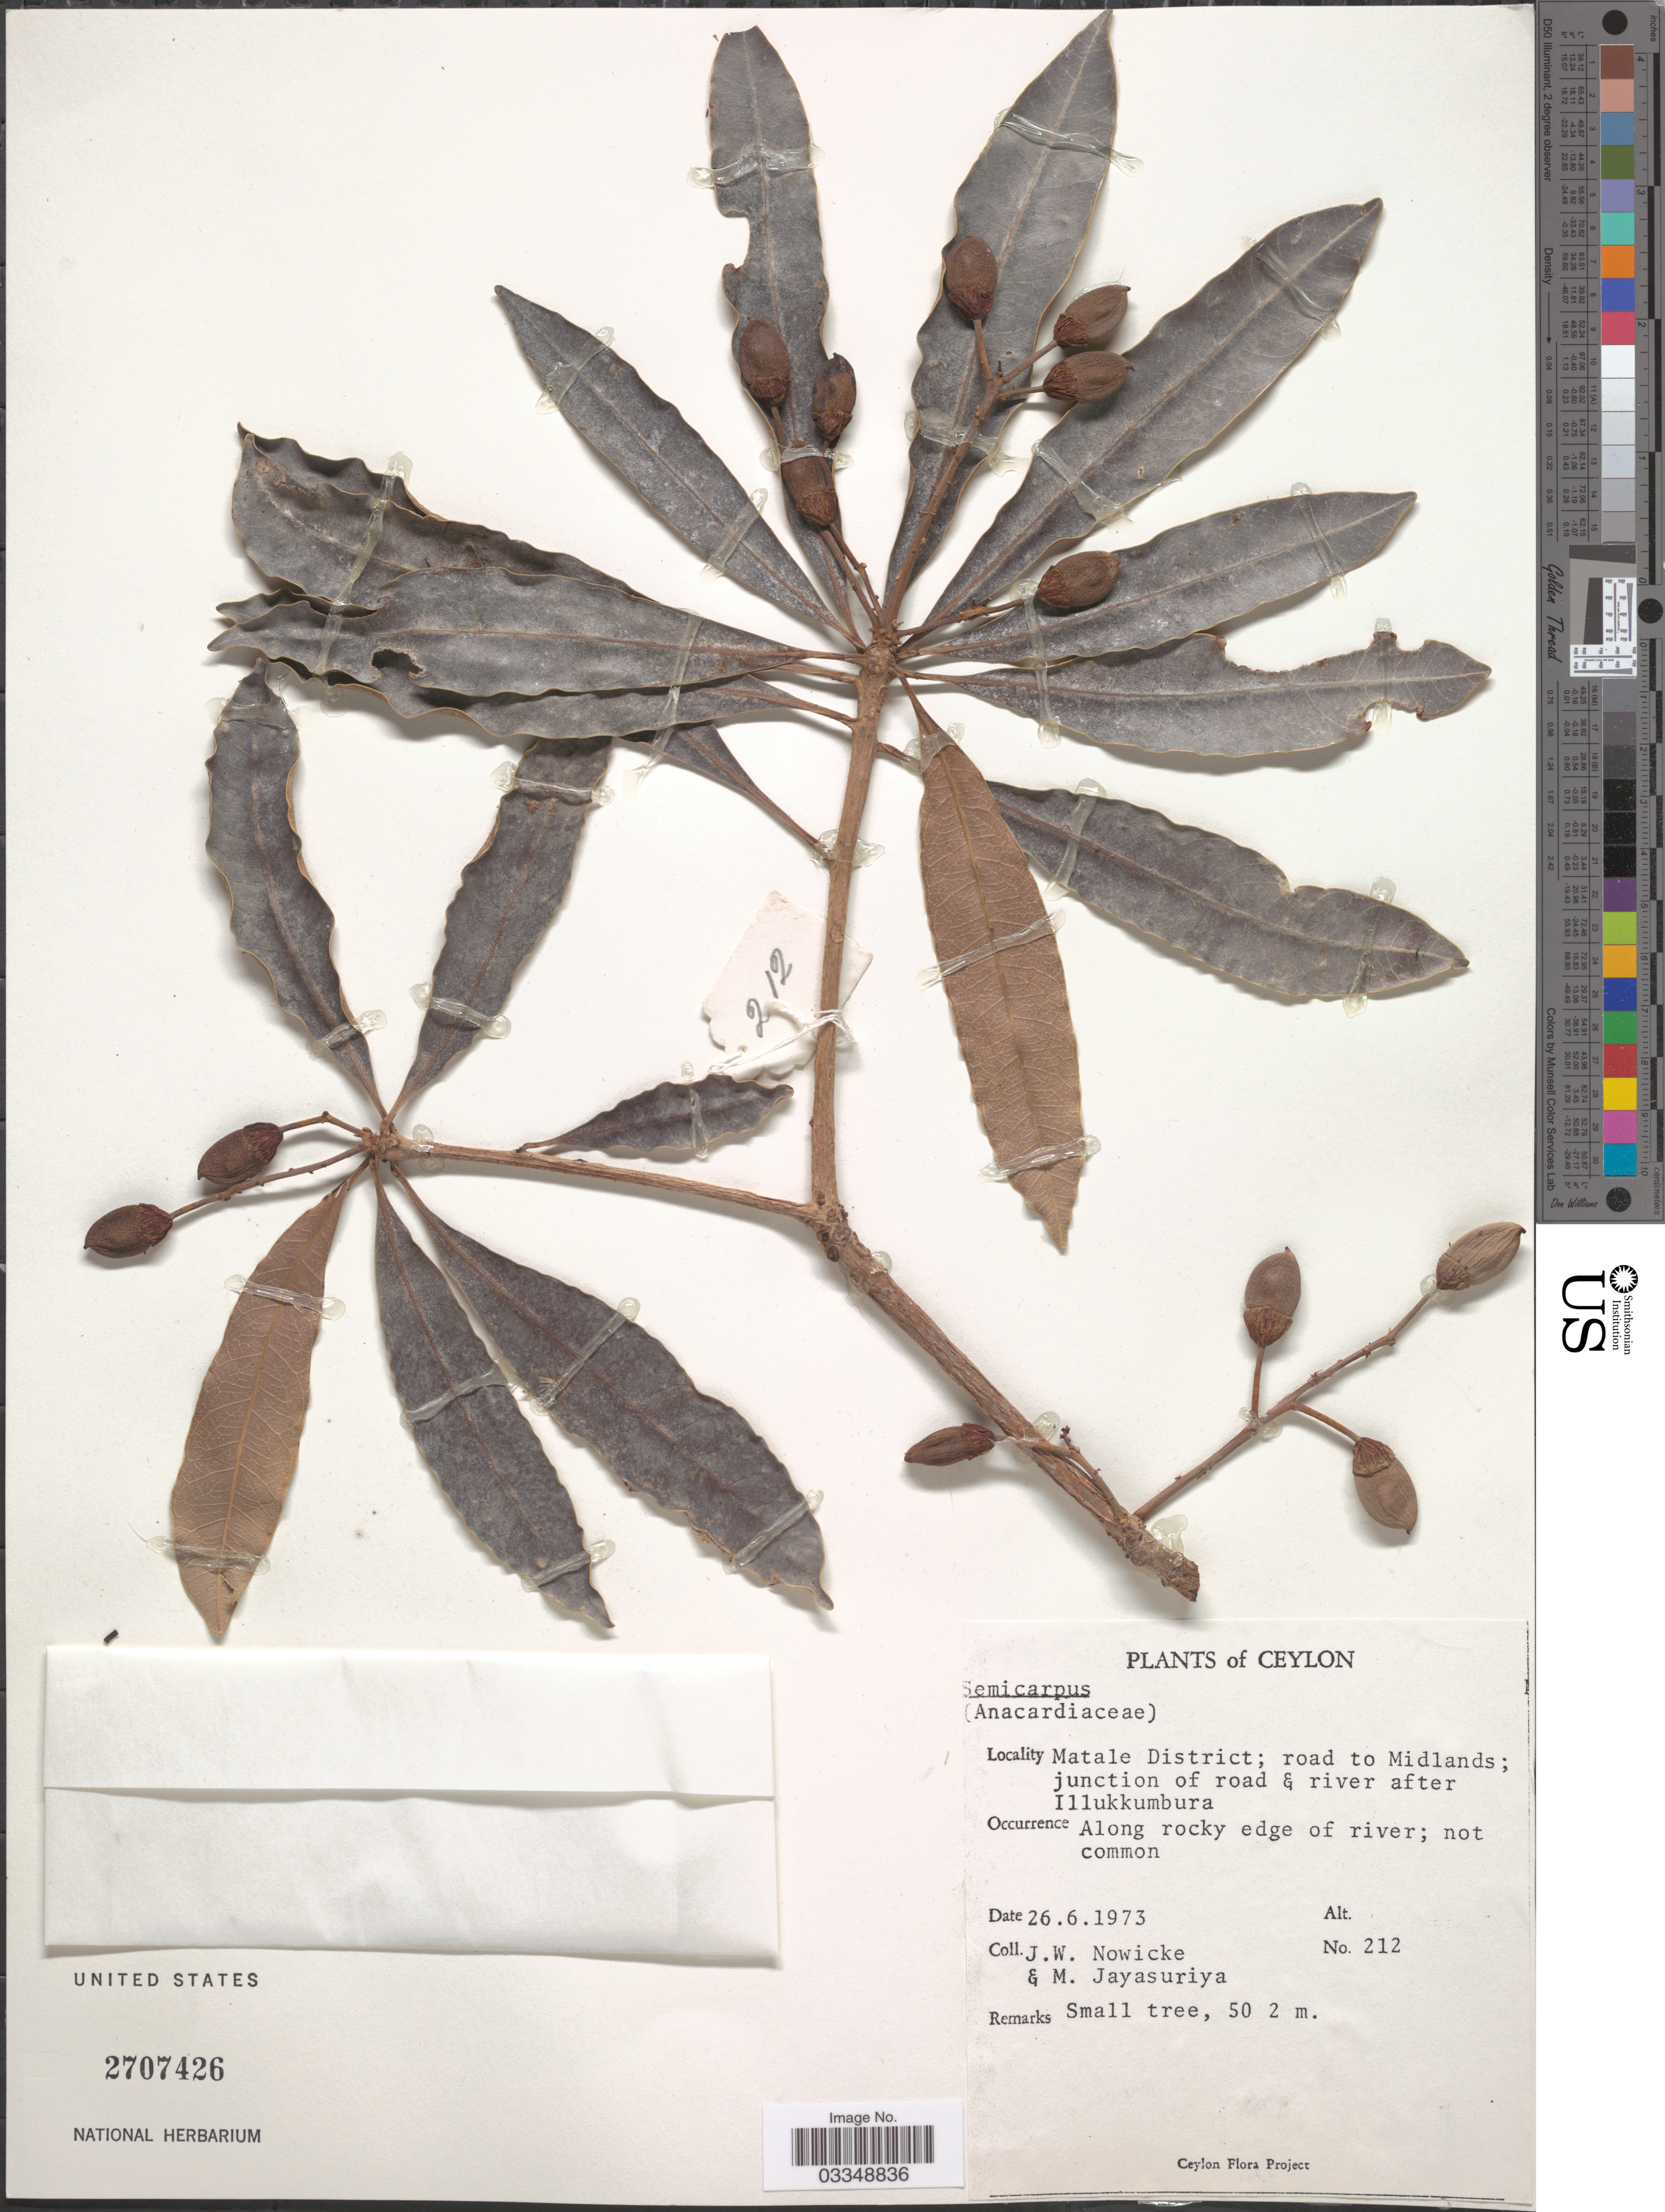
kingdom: Plantae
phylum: Tracheophyta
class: Magnoliopsida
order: Sapindales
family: Anacardiaceae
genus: Semecarpus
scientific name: Semecarpus sp.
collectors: J. W. Nowicke & M. Jayasuriya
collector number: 212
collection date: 1973-06-26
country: Sri Lanka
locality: Ceylon. Matale District; road to Midlands; junction of road & river after Illukkumbura. Along rocky edge of river.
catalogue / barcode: US 2707426